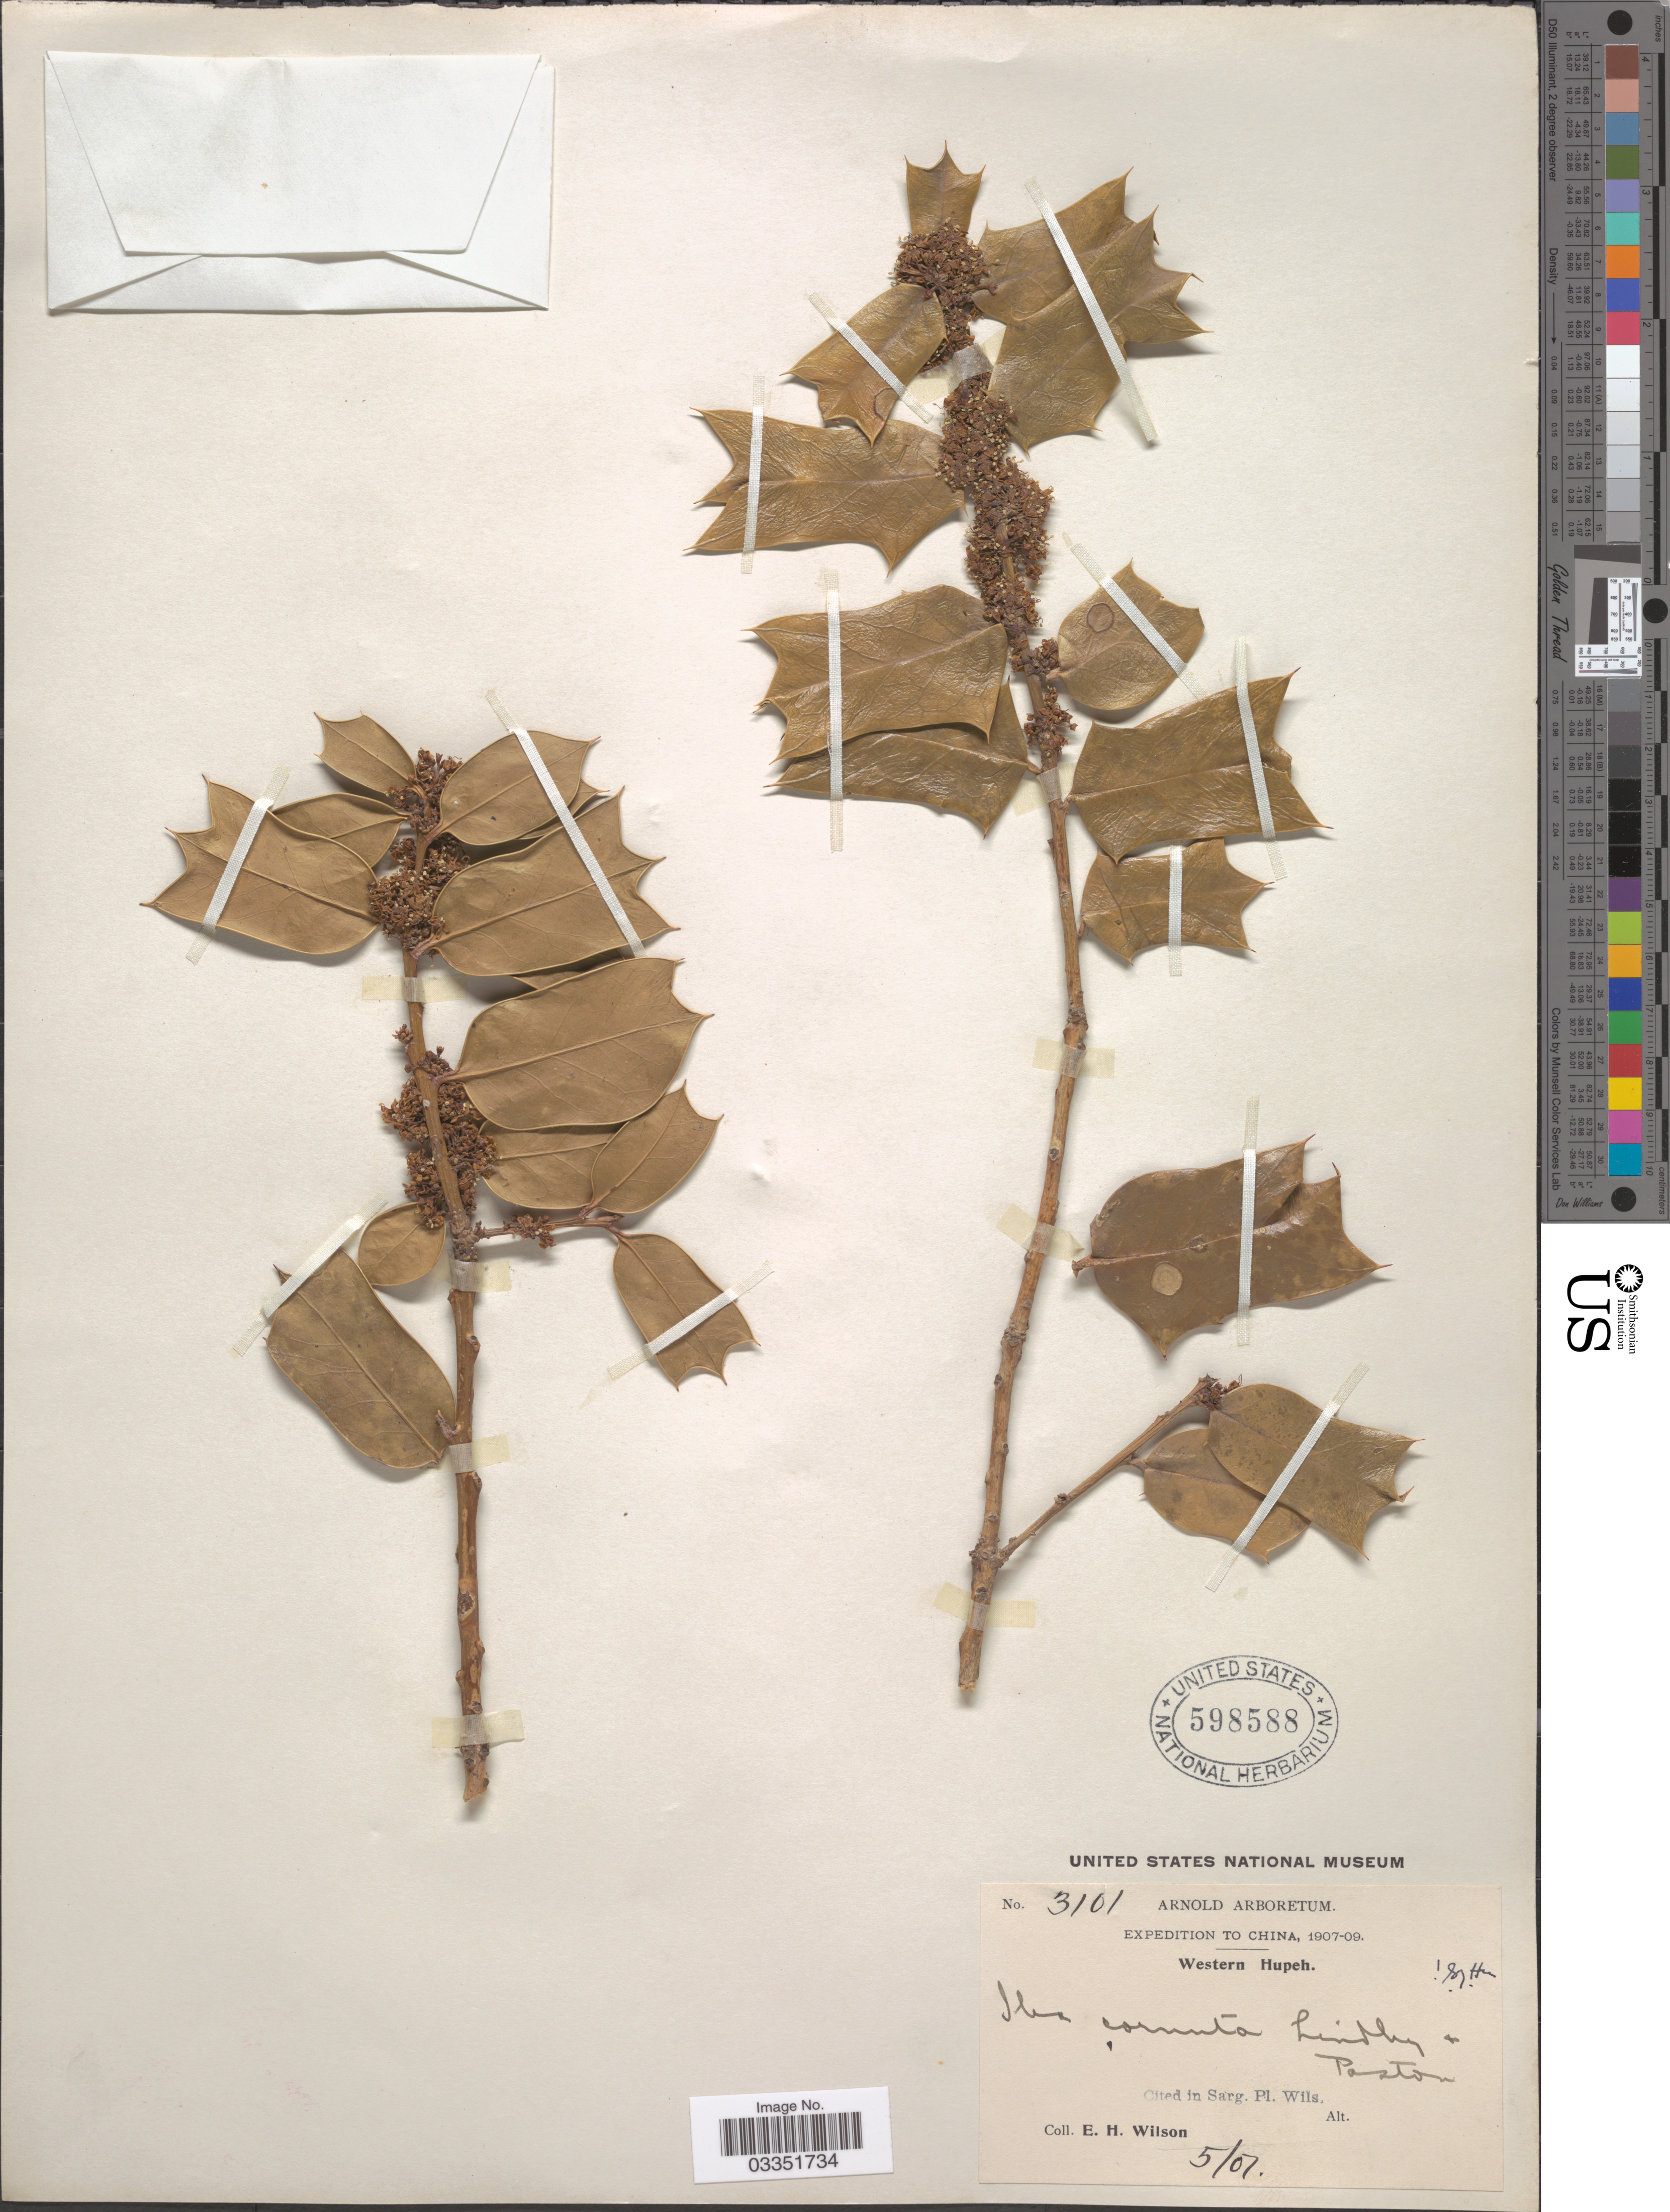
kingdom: Plantae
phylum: Tracheophyta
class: Magnoliopsida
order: Aquifoliales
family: Aquifoliaceae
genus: Ilex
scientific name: Ilex cornuta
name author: Lindl. & Paxton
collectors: E. Wilson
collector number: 3101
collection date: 1907-05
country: China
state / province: Hubei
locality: Western Hupeh.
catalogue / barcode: US 598588